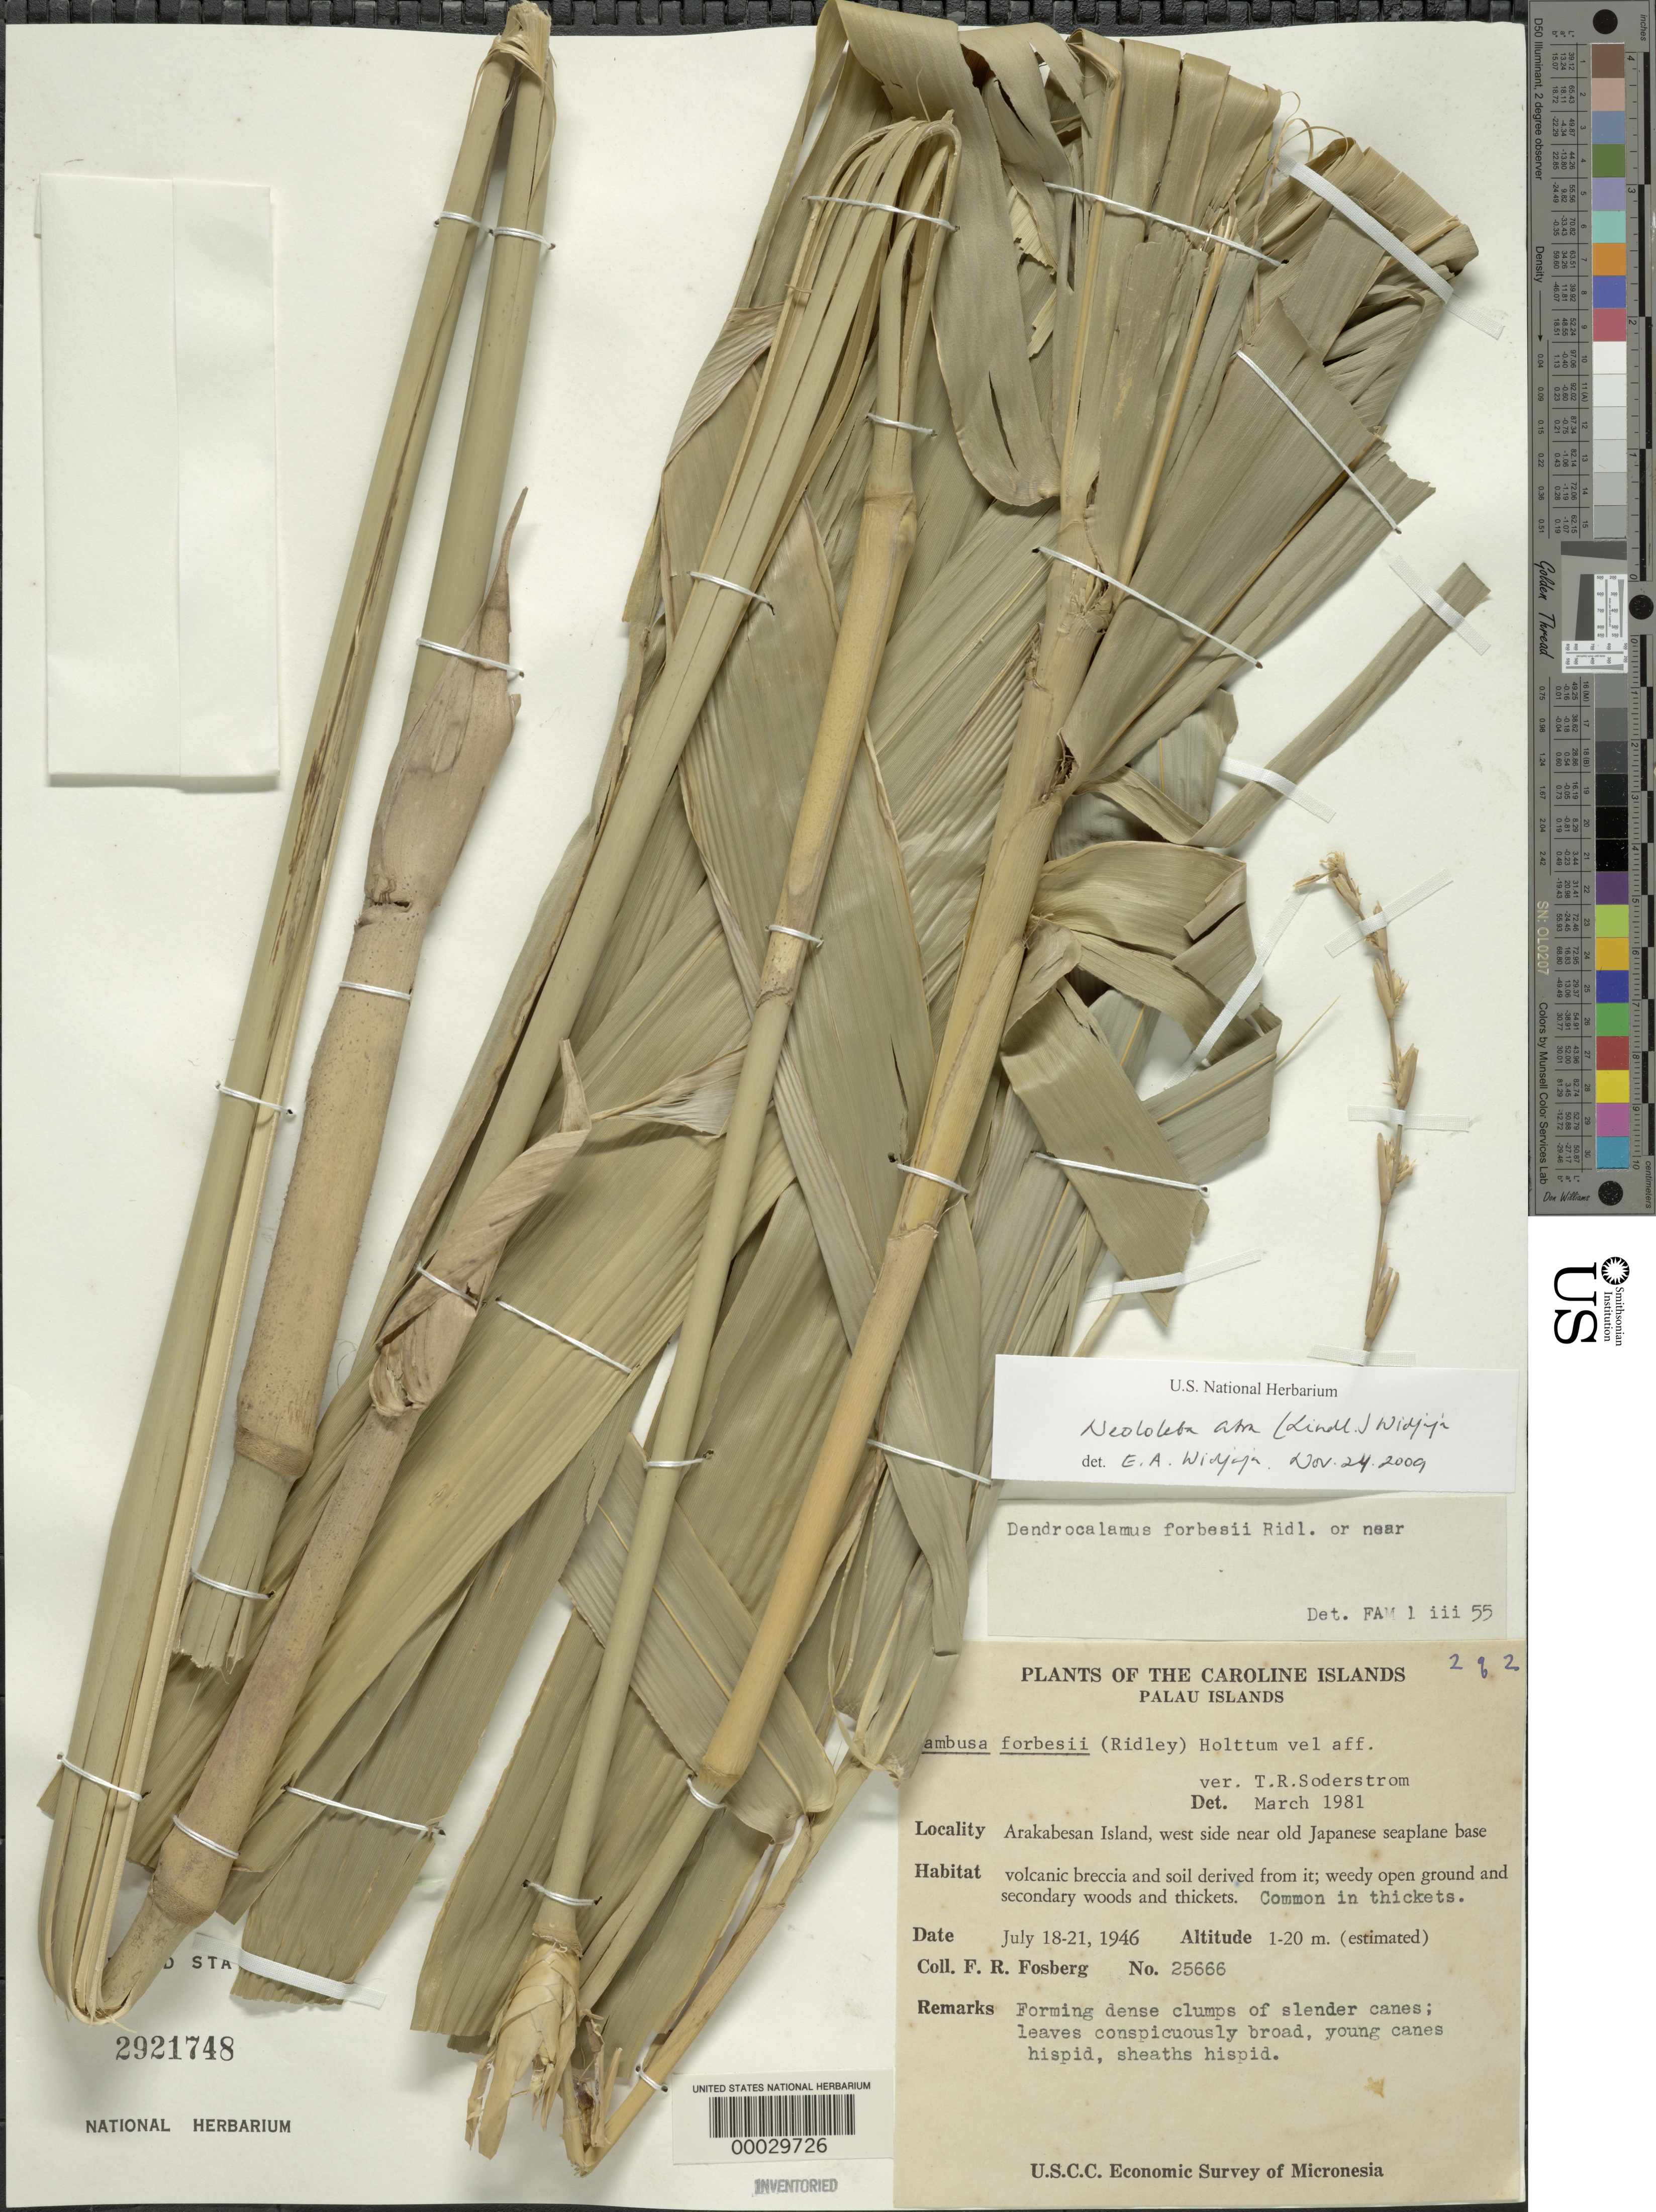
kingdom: Plantae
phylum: Tracheophyta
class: Liliopsida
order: Poales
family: Poaceae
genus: Neololeba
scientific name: Neololeba atra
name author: (Lindl.) Widjaja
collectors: F. R. Fosberg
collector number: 25666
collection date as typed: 18 Jul 1946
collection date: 1946-07-18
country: Palau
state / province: Koror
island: Ngerekebesang [Arakabesan]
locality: Arakabesan I.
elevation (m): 1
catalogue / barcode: US 2921748